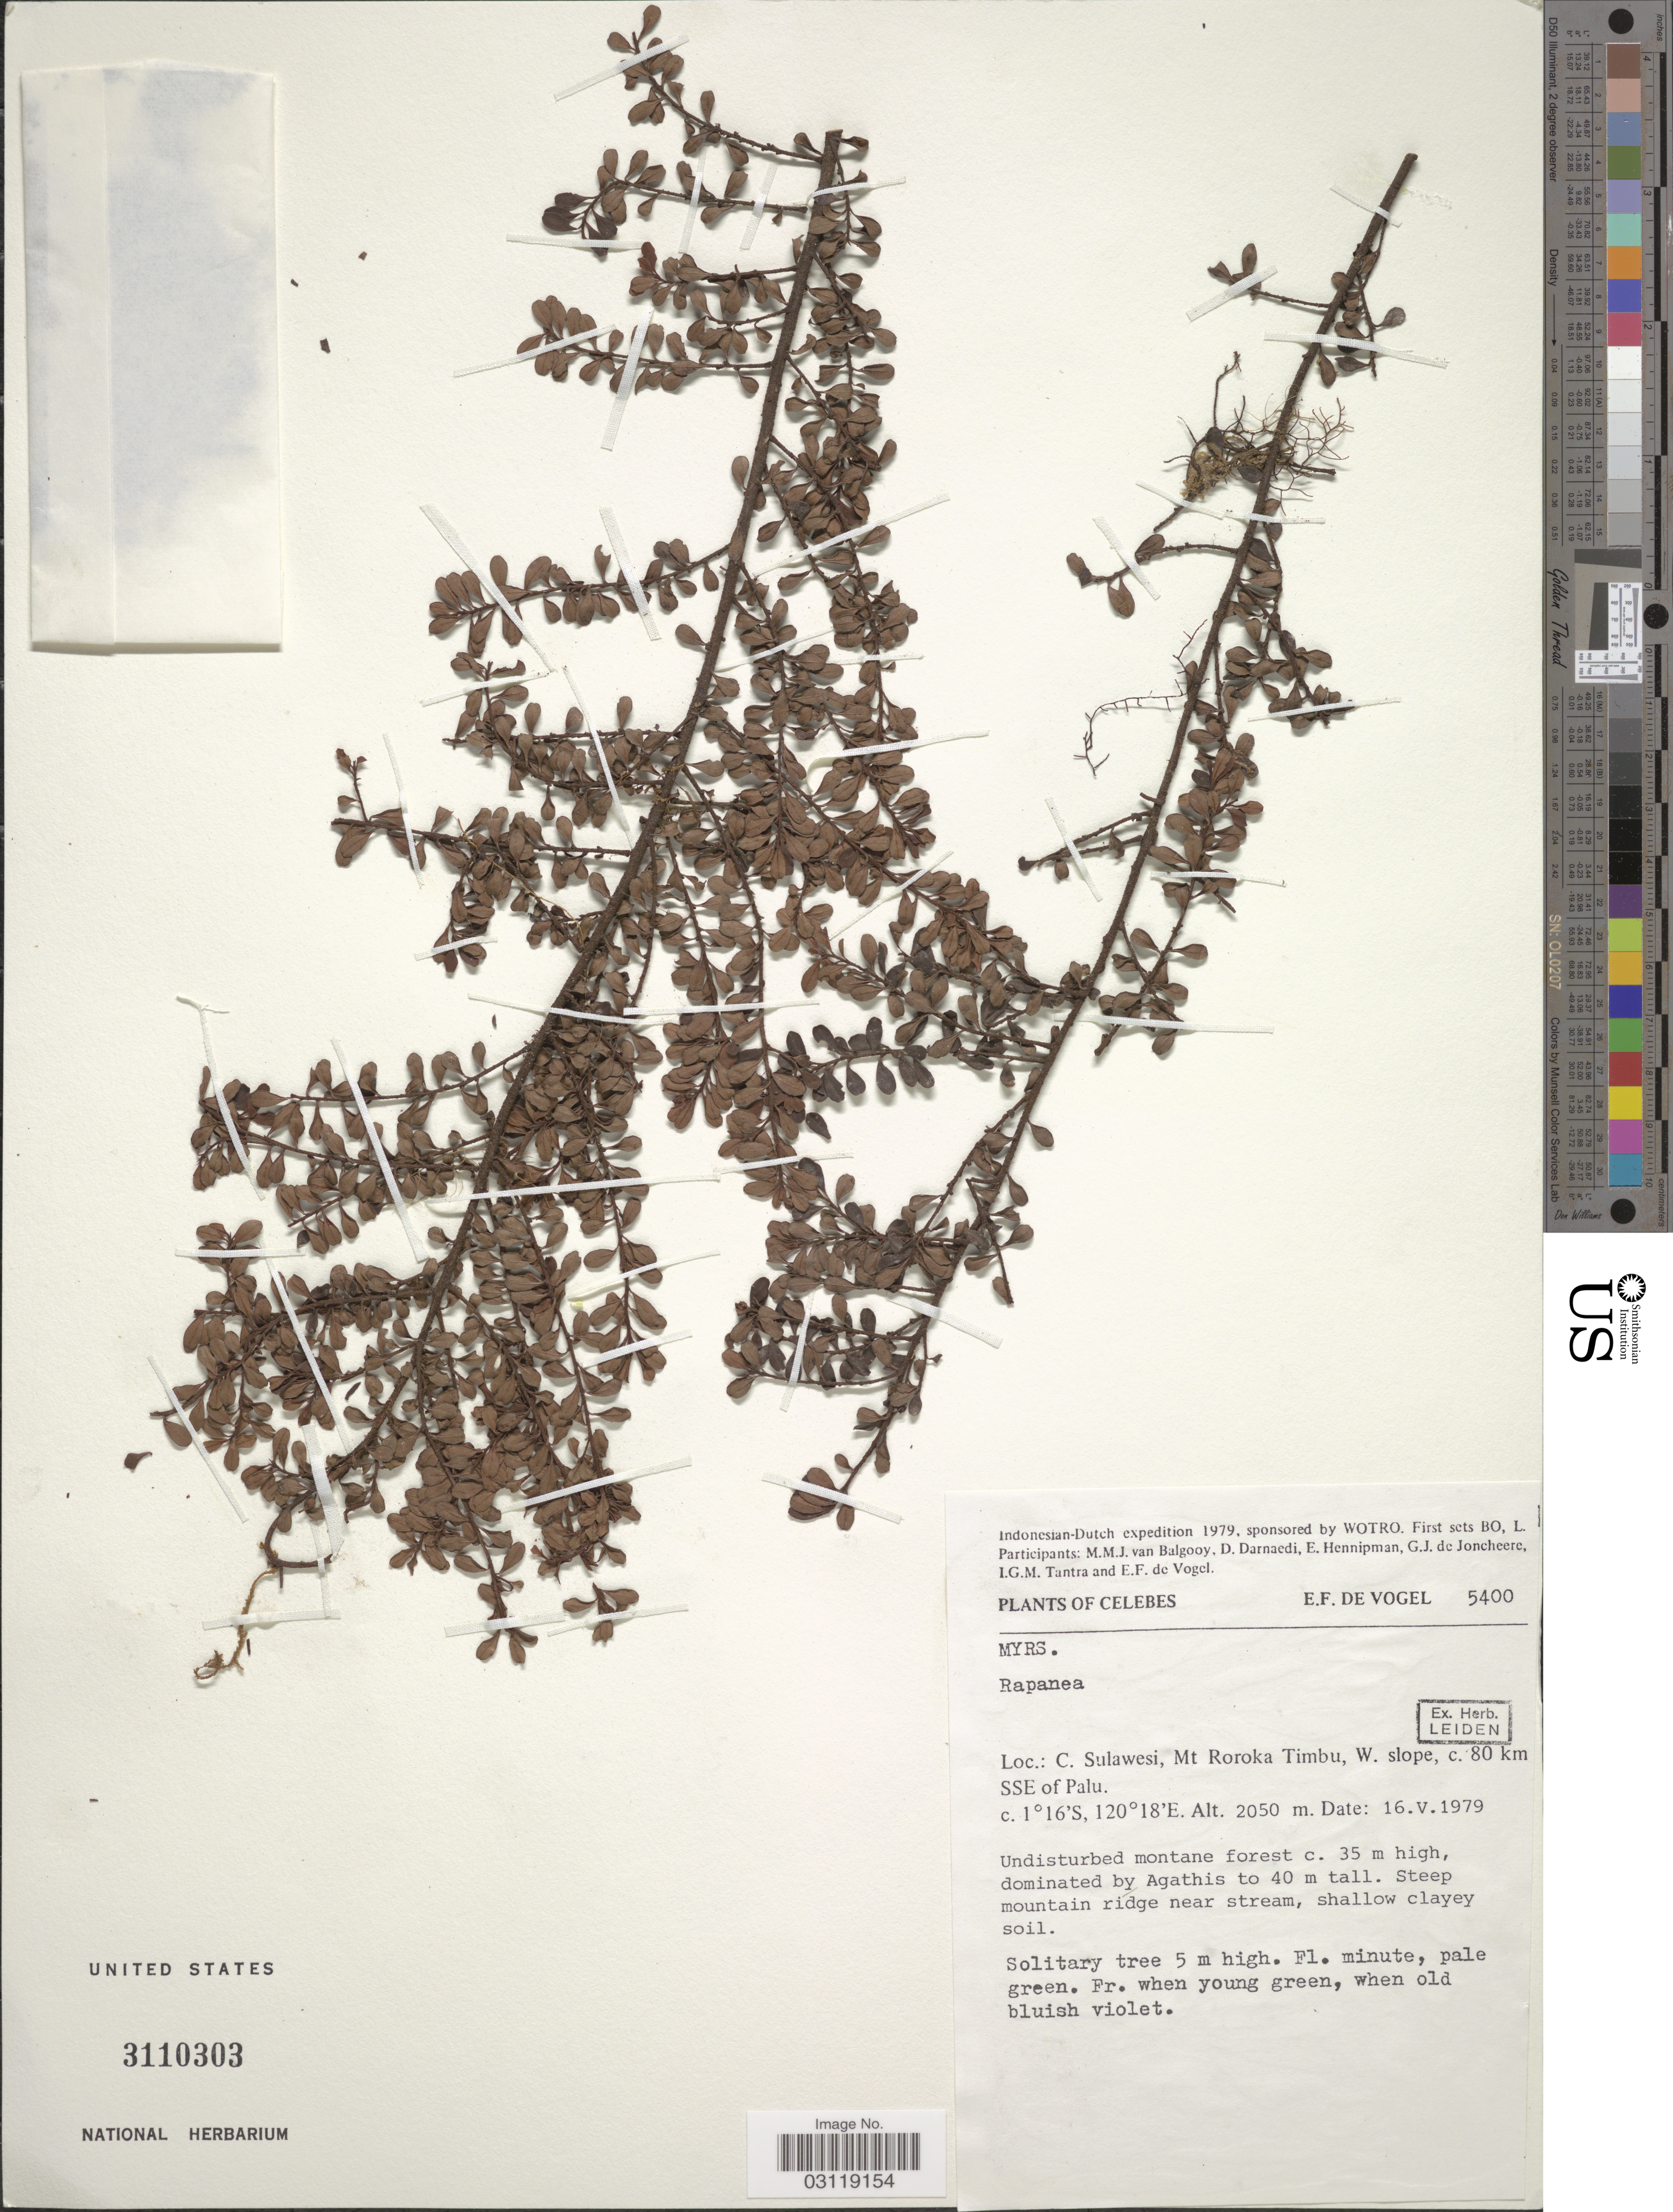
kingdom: Plantae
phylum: Tracheophyta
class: Magnoliopsida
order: Ericales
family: Primulaceae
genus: Rapanea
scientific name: Rapanea sp.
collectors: E. F. de Vogel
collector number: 5400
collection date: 1979-05-16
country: Indonesia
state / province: Sulawesi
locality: Celebes. C. Sulawesi, Mt Roroka Timbu, W. slope, c. 80 km SSE of Palu.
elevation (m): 2050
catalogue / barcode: US 3110303